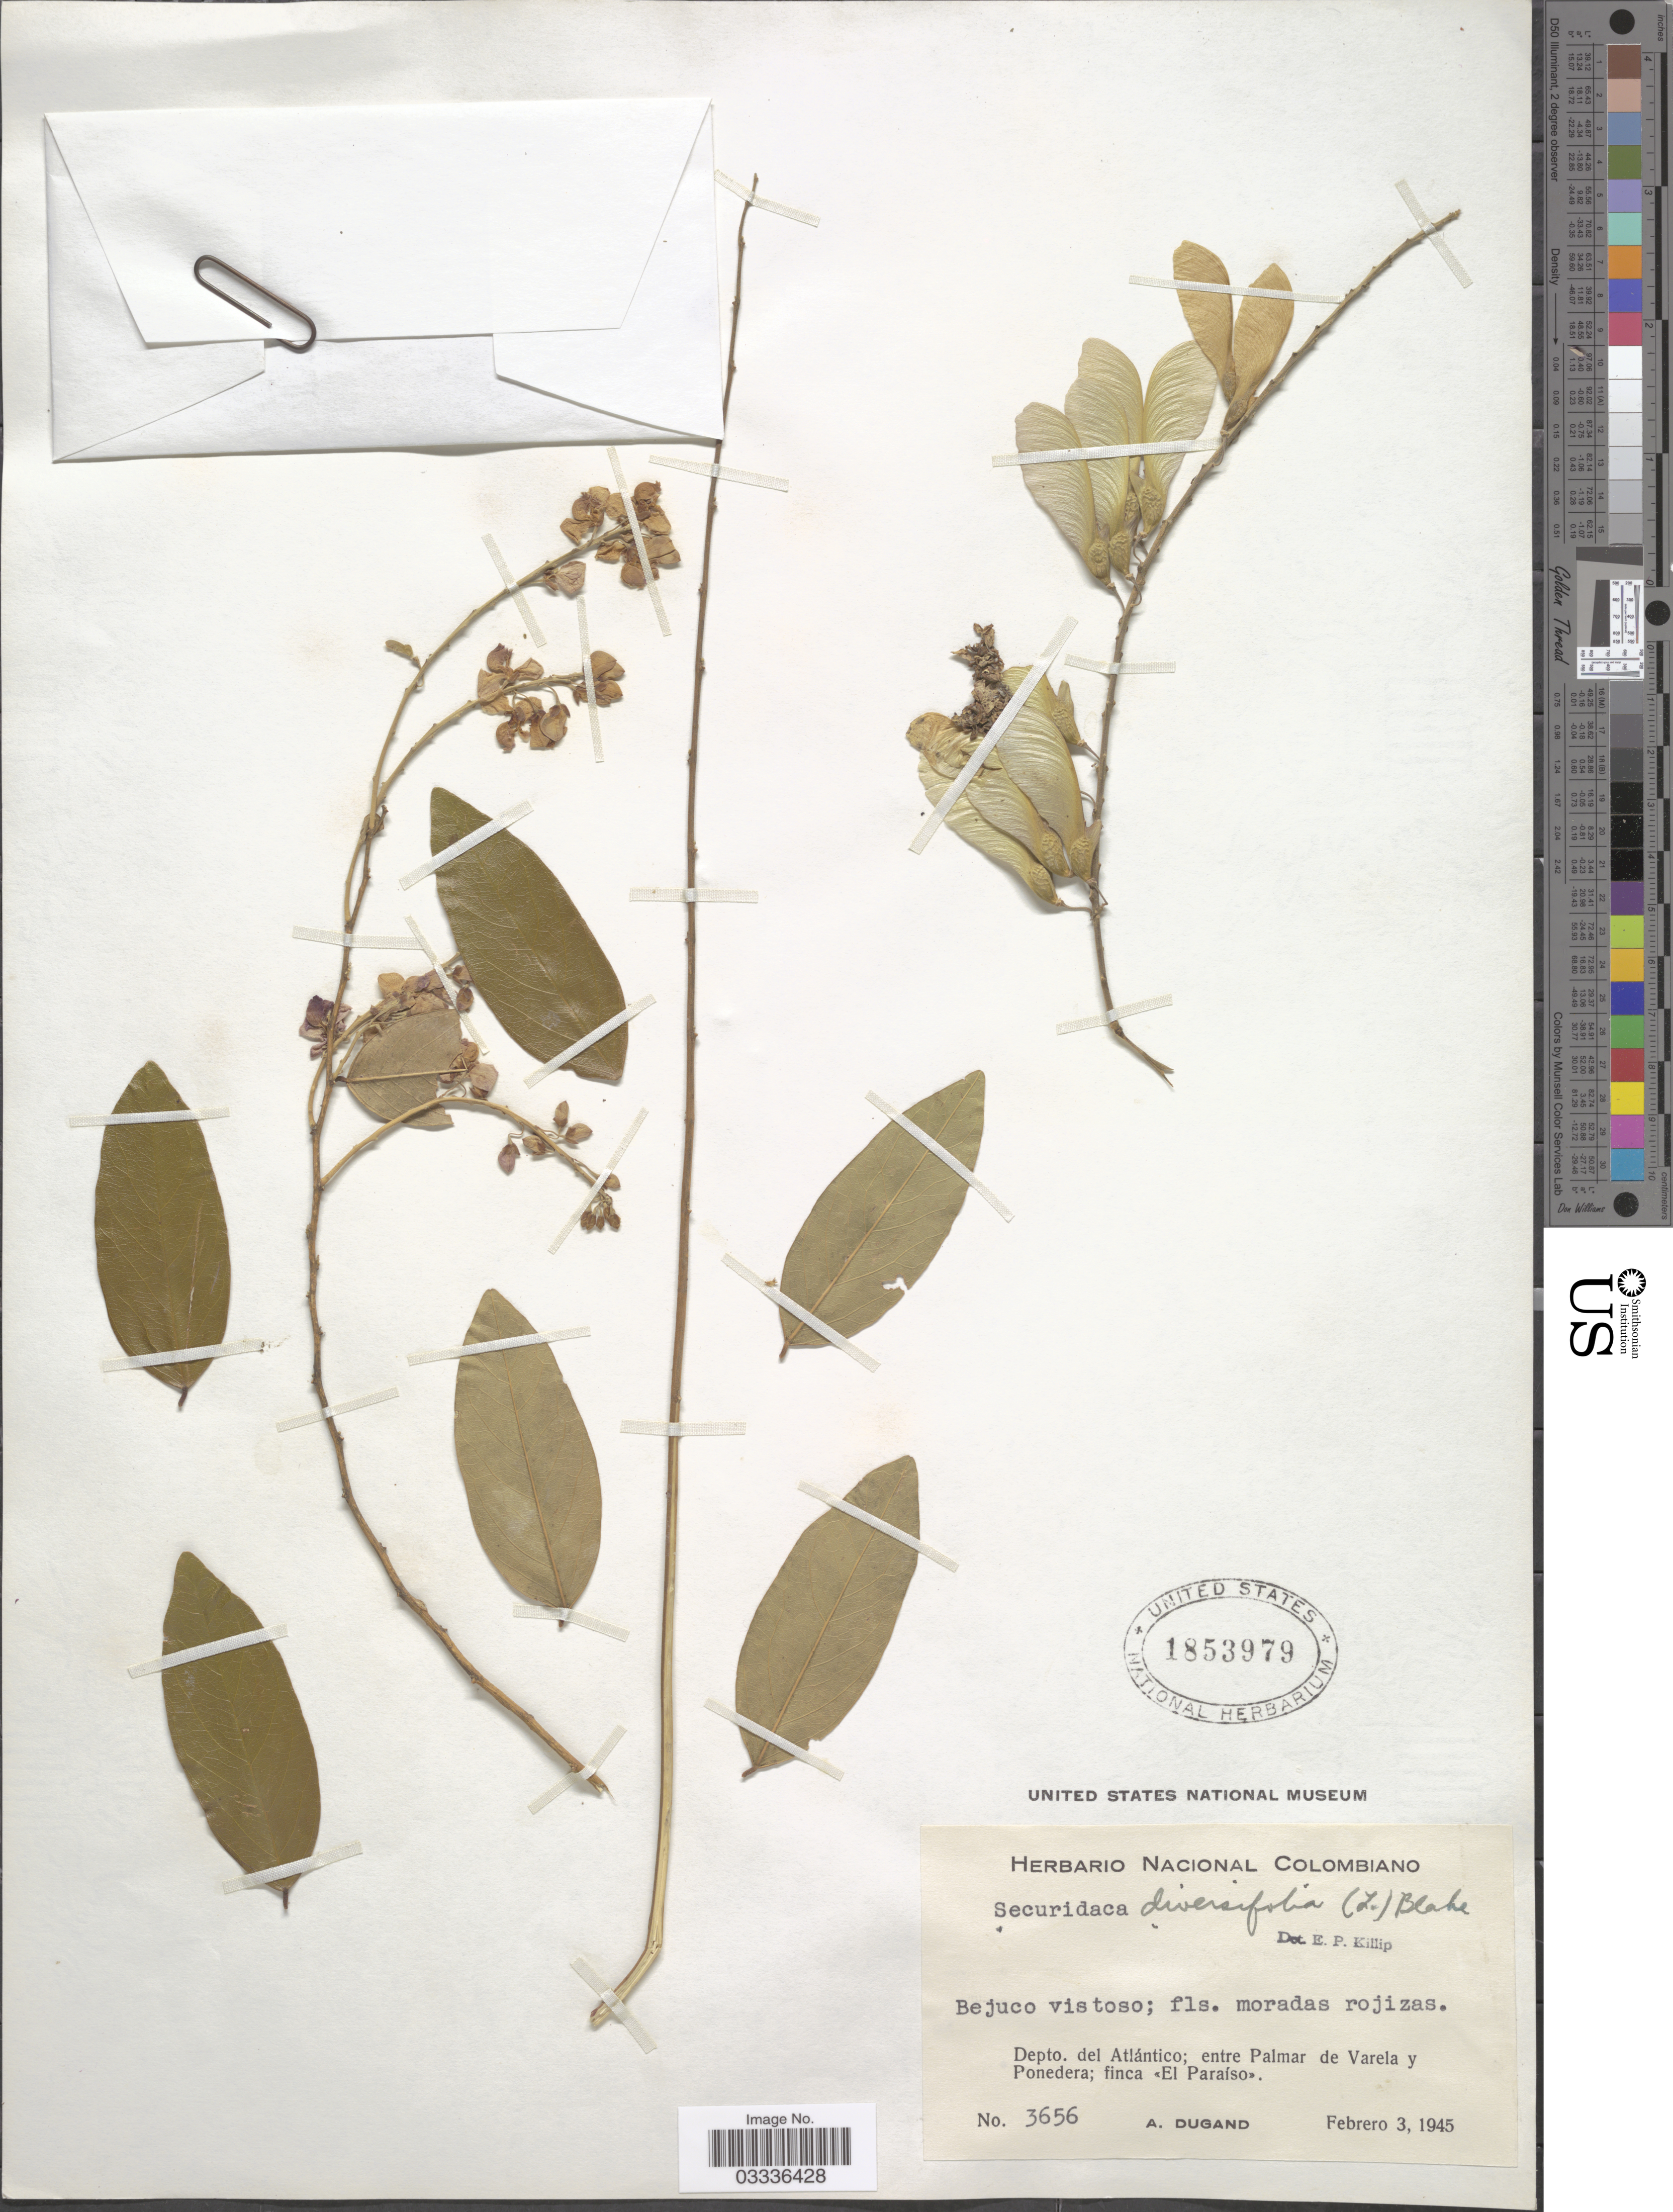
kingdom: Plantae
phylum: Tracheophyta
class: Magnoliopsida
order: Fabales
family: Polygalaceae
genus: Securidaca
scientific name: Securidaca diversifolia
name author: (L.) S.F. Blake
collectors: A. Dugand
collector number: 3656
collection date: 1945-02-03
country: Colombia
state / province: Atlántico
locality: Depto. del Atlántico; entre Palmar de Varela y Ponedera; finca <<El Paraíso>>.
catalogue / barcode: US 1853979